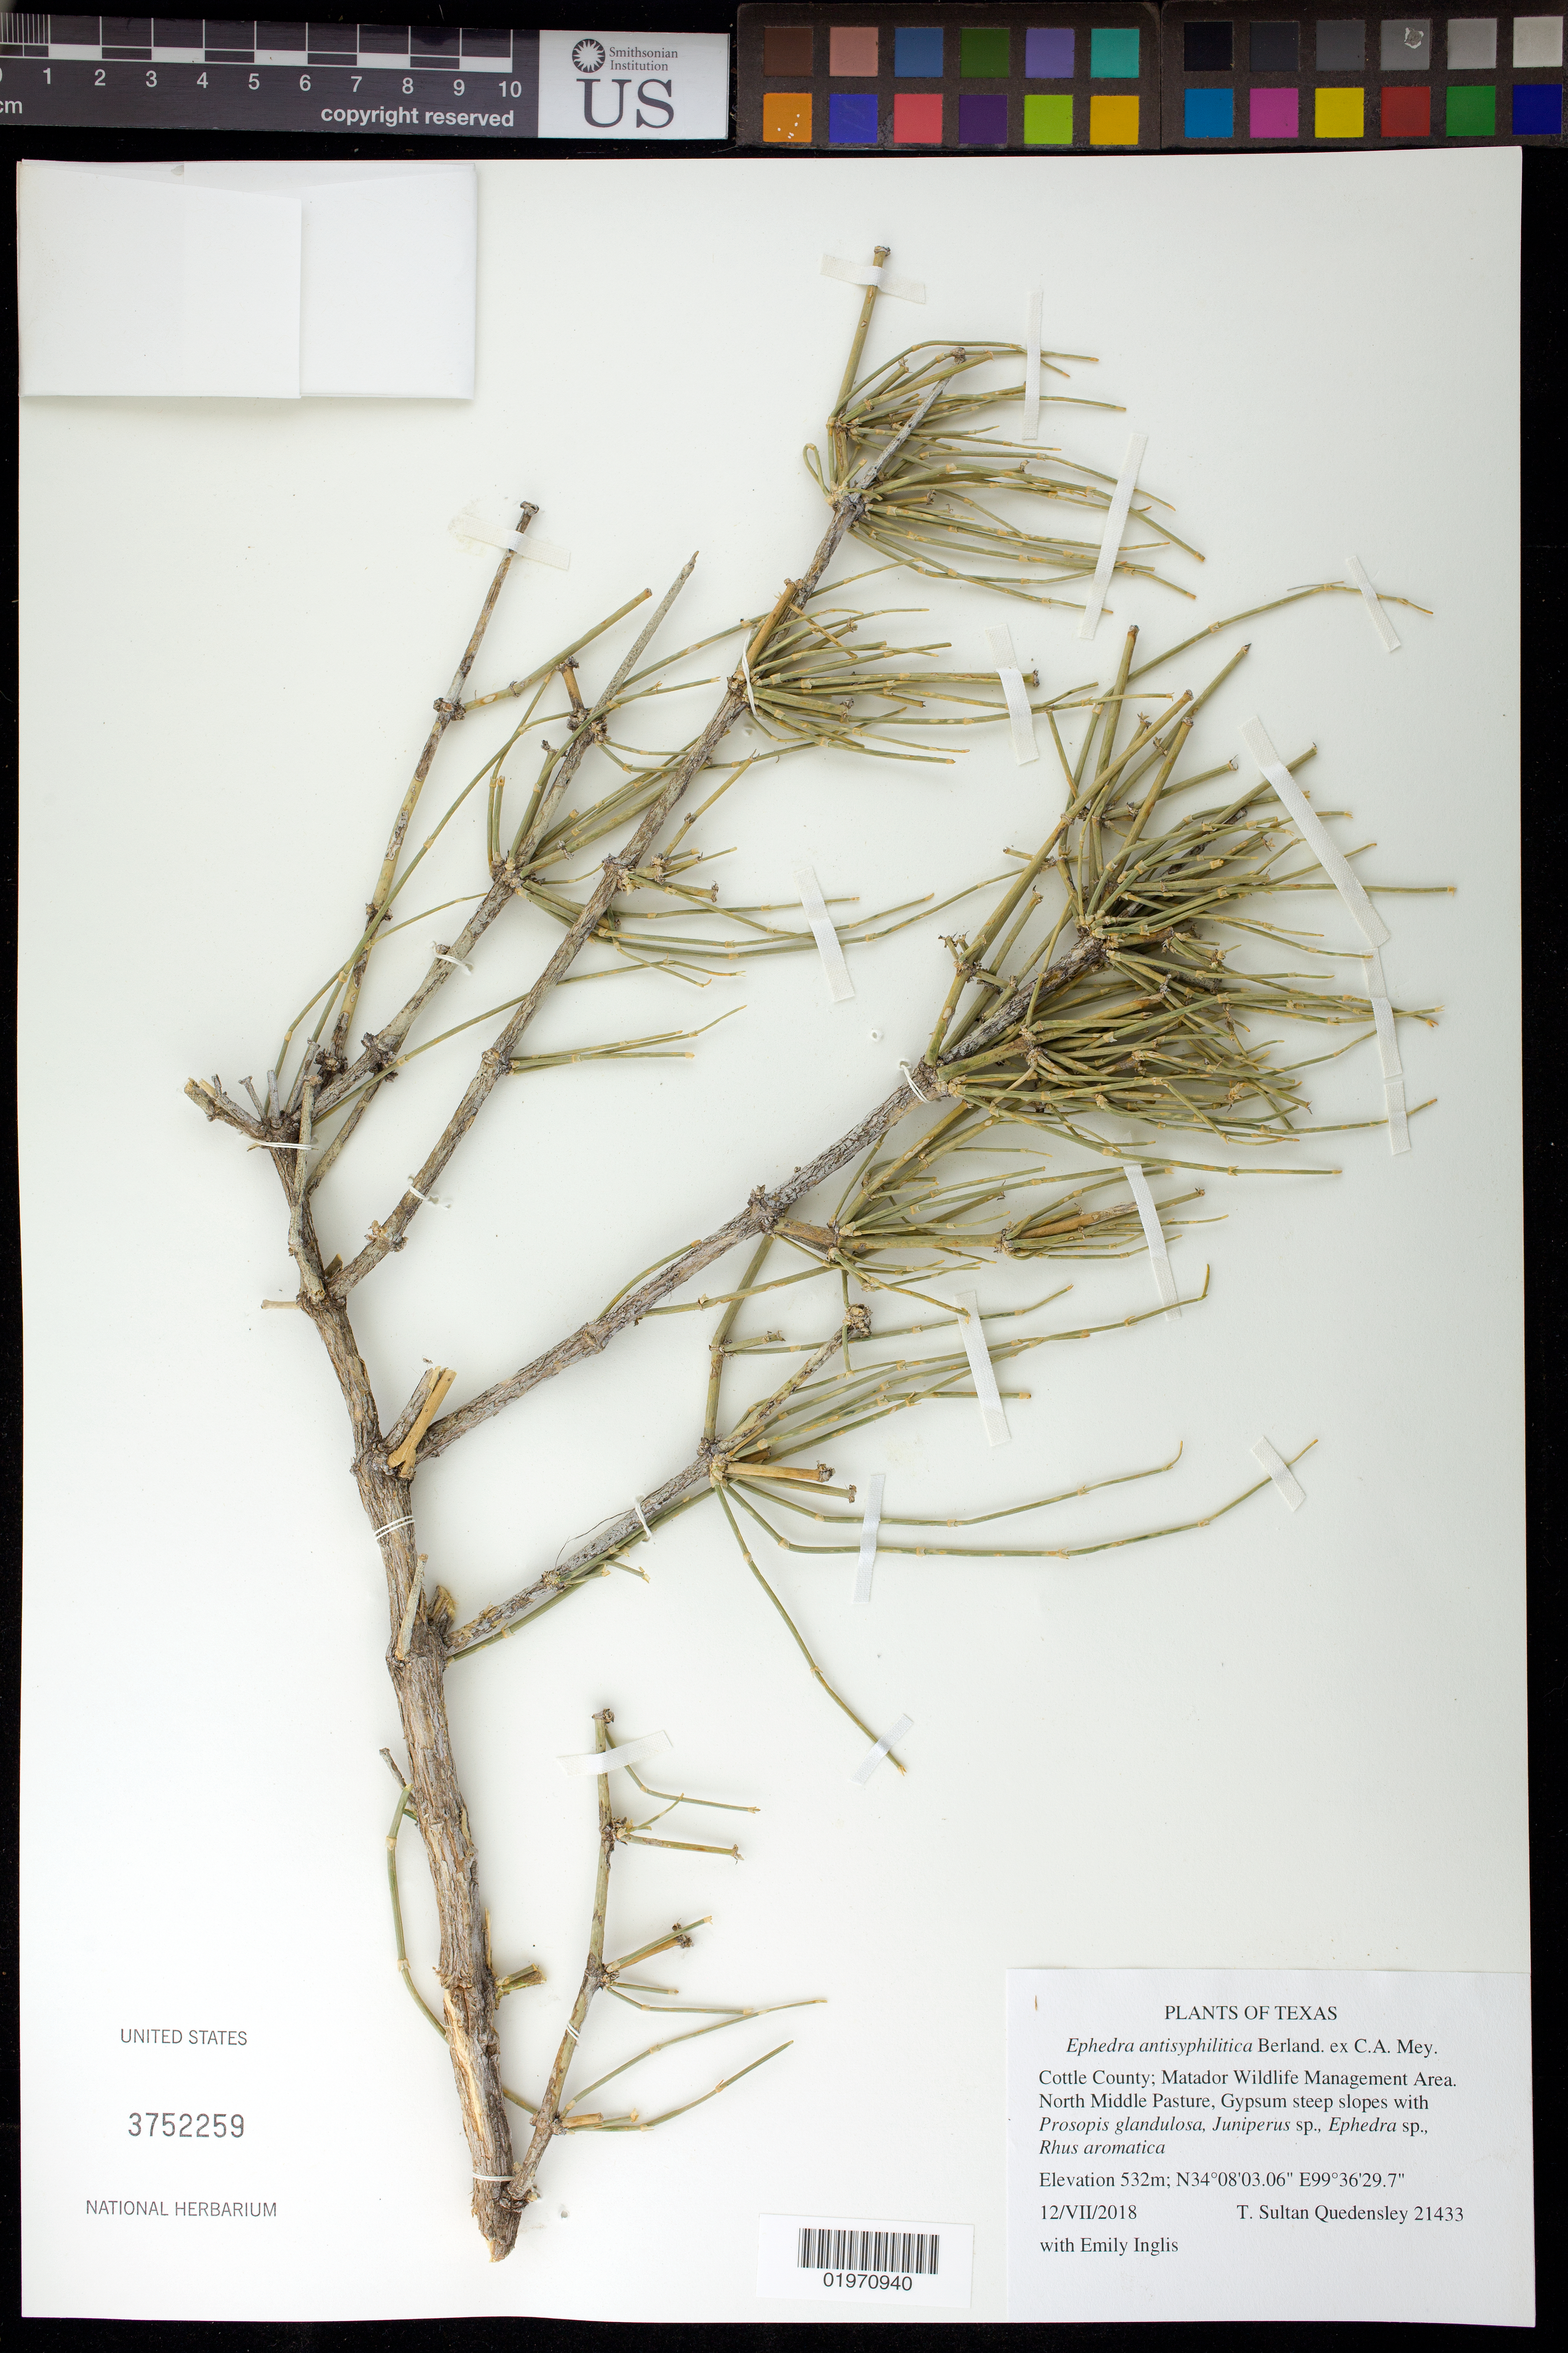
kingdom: Plantae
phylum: Tracheophyta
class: Gnetopsida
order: Ephedrales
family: Ephedraceae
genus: Ephedra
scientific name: Ephedra antisyphilitica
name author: Berland. ex C.A. Mey.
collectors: T. S. Quedensley & E. Inglis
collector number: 21433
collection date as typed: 12 Jul 2018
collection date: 2018-07-12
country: United States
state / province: Texas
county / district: Cottle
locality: Matador Wildlife Management Area.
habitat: North Middle Pasture, Gypsum steep slopes with Prosopis glandulosa, Juniperus sp., Ephedra sp., Rhus aromatica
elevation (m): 532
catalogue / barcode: US 3752259